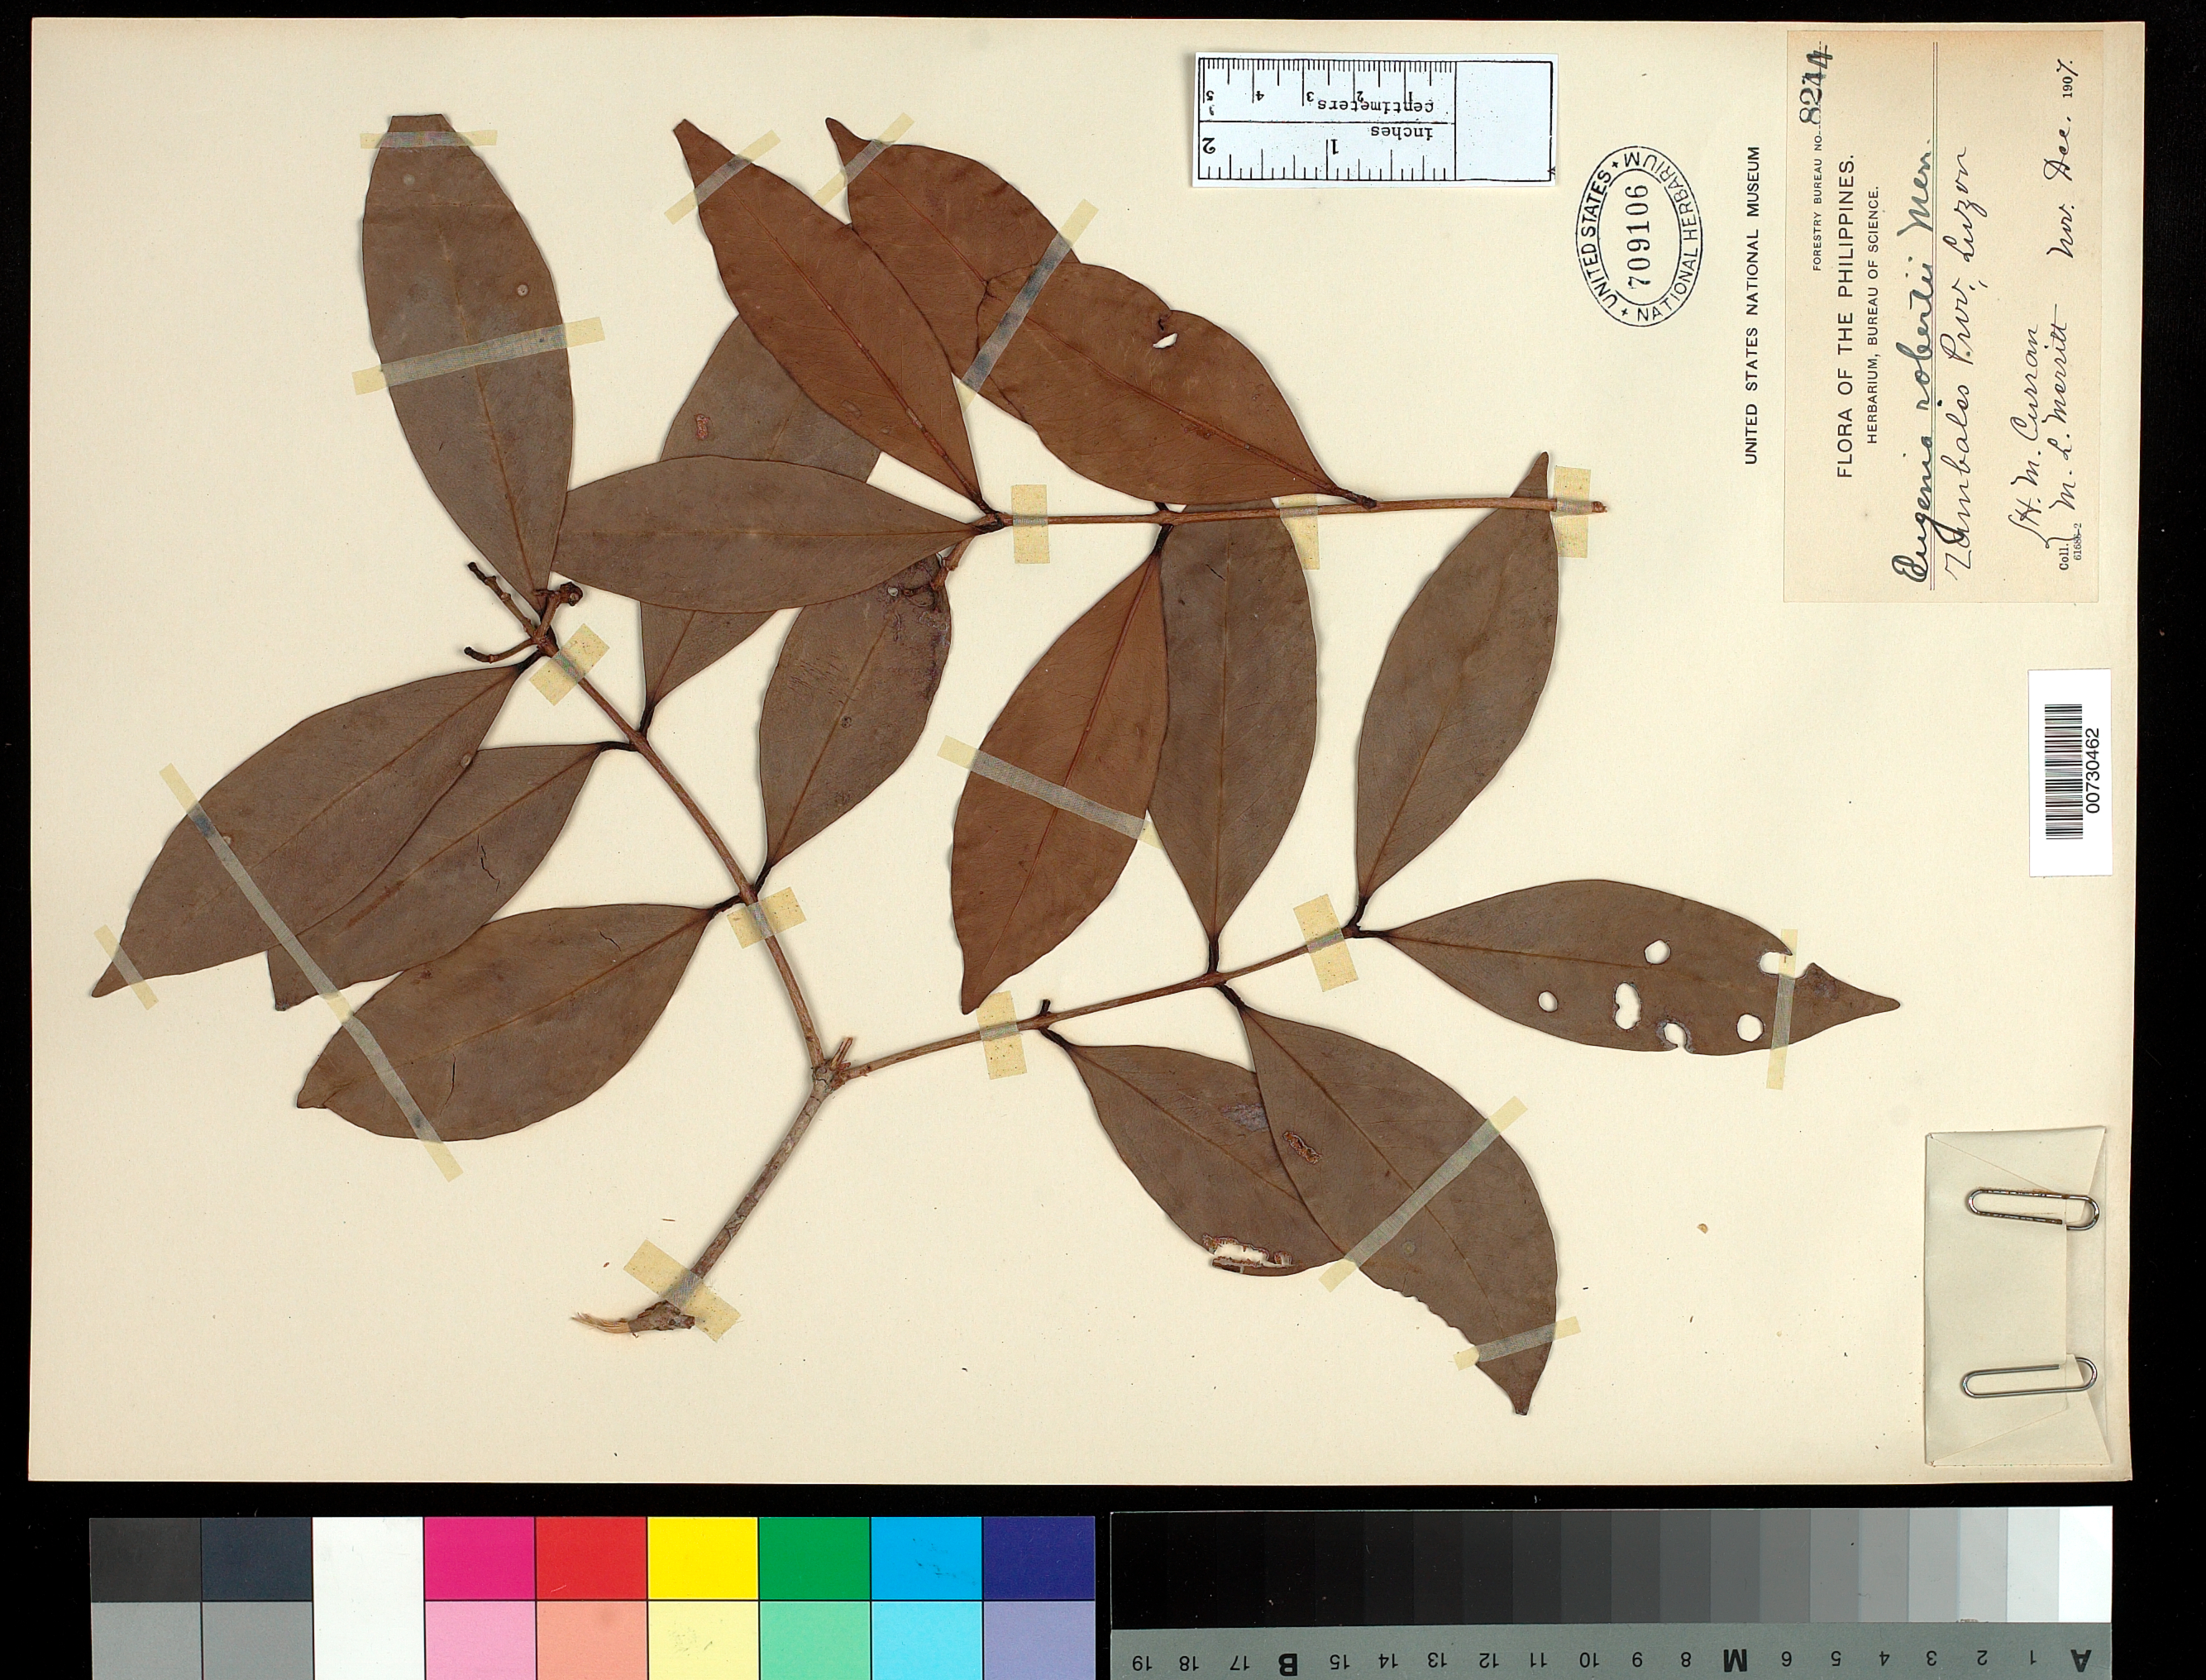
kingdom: Plantae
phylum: Tracheophyta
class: Magnoliopsida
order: Myrtales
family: Myrtaceae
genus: Syzygium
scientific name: Syzygium robertii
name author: (Merr.) Merr.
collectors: H. M. Curran & M. L. Merritt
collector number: For. Bur. 8244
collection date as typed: Nov 1907 to -- Dec 1907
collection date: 1907-11/1907-12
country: Philippines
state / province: Central Luzon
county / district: Zambales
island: Luzon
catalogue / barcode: US 709106